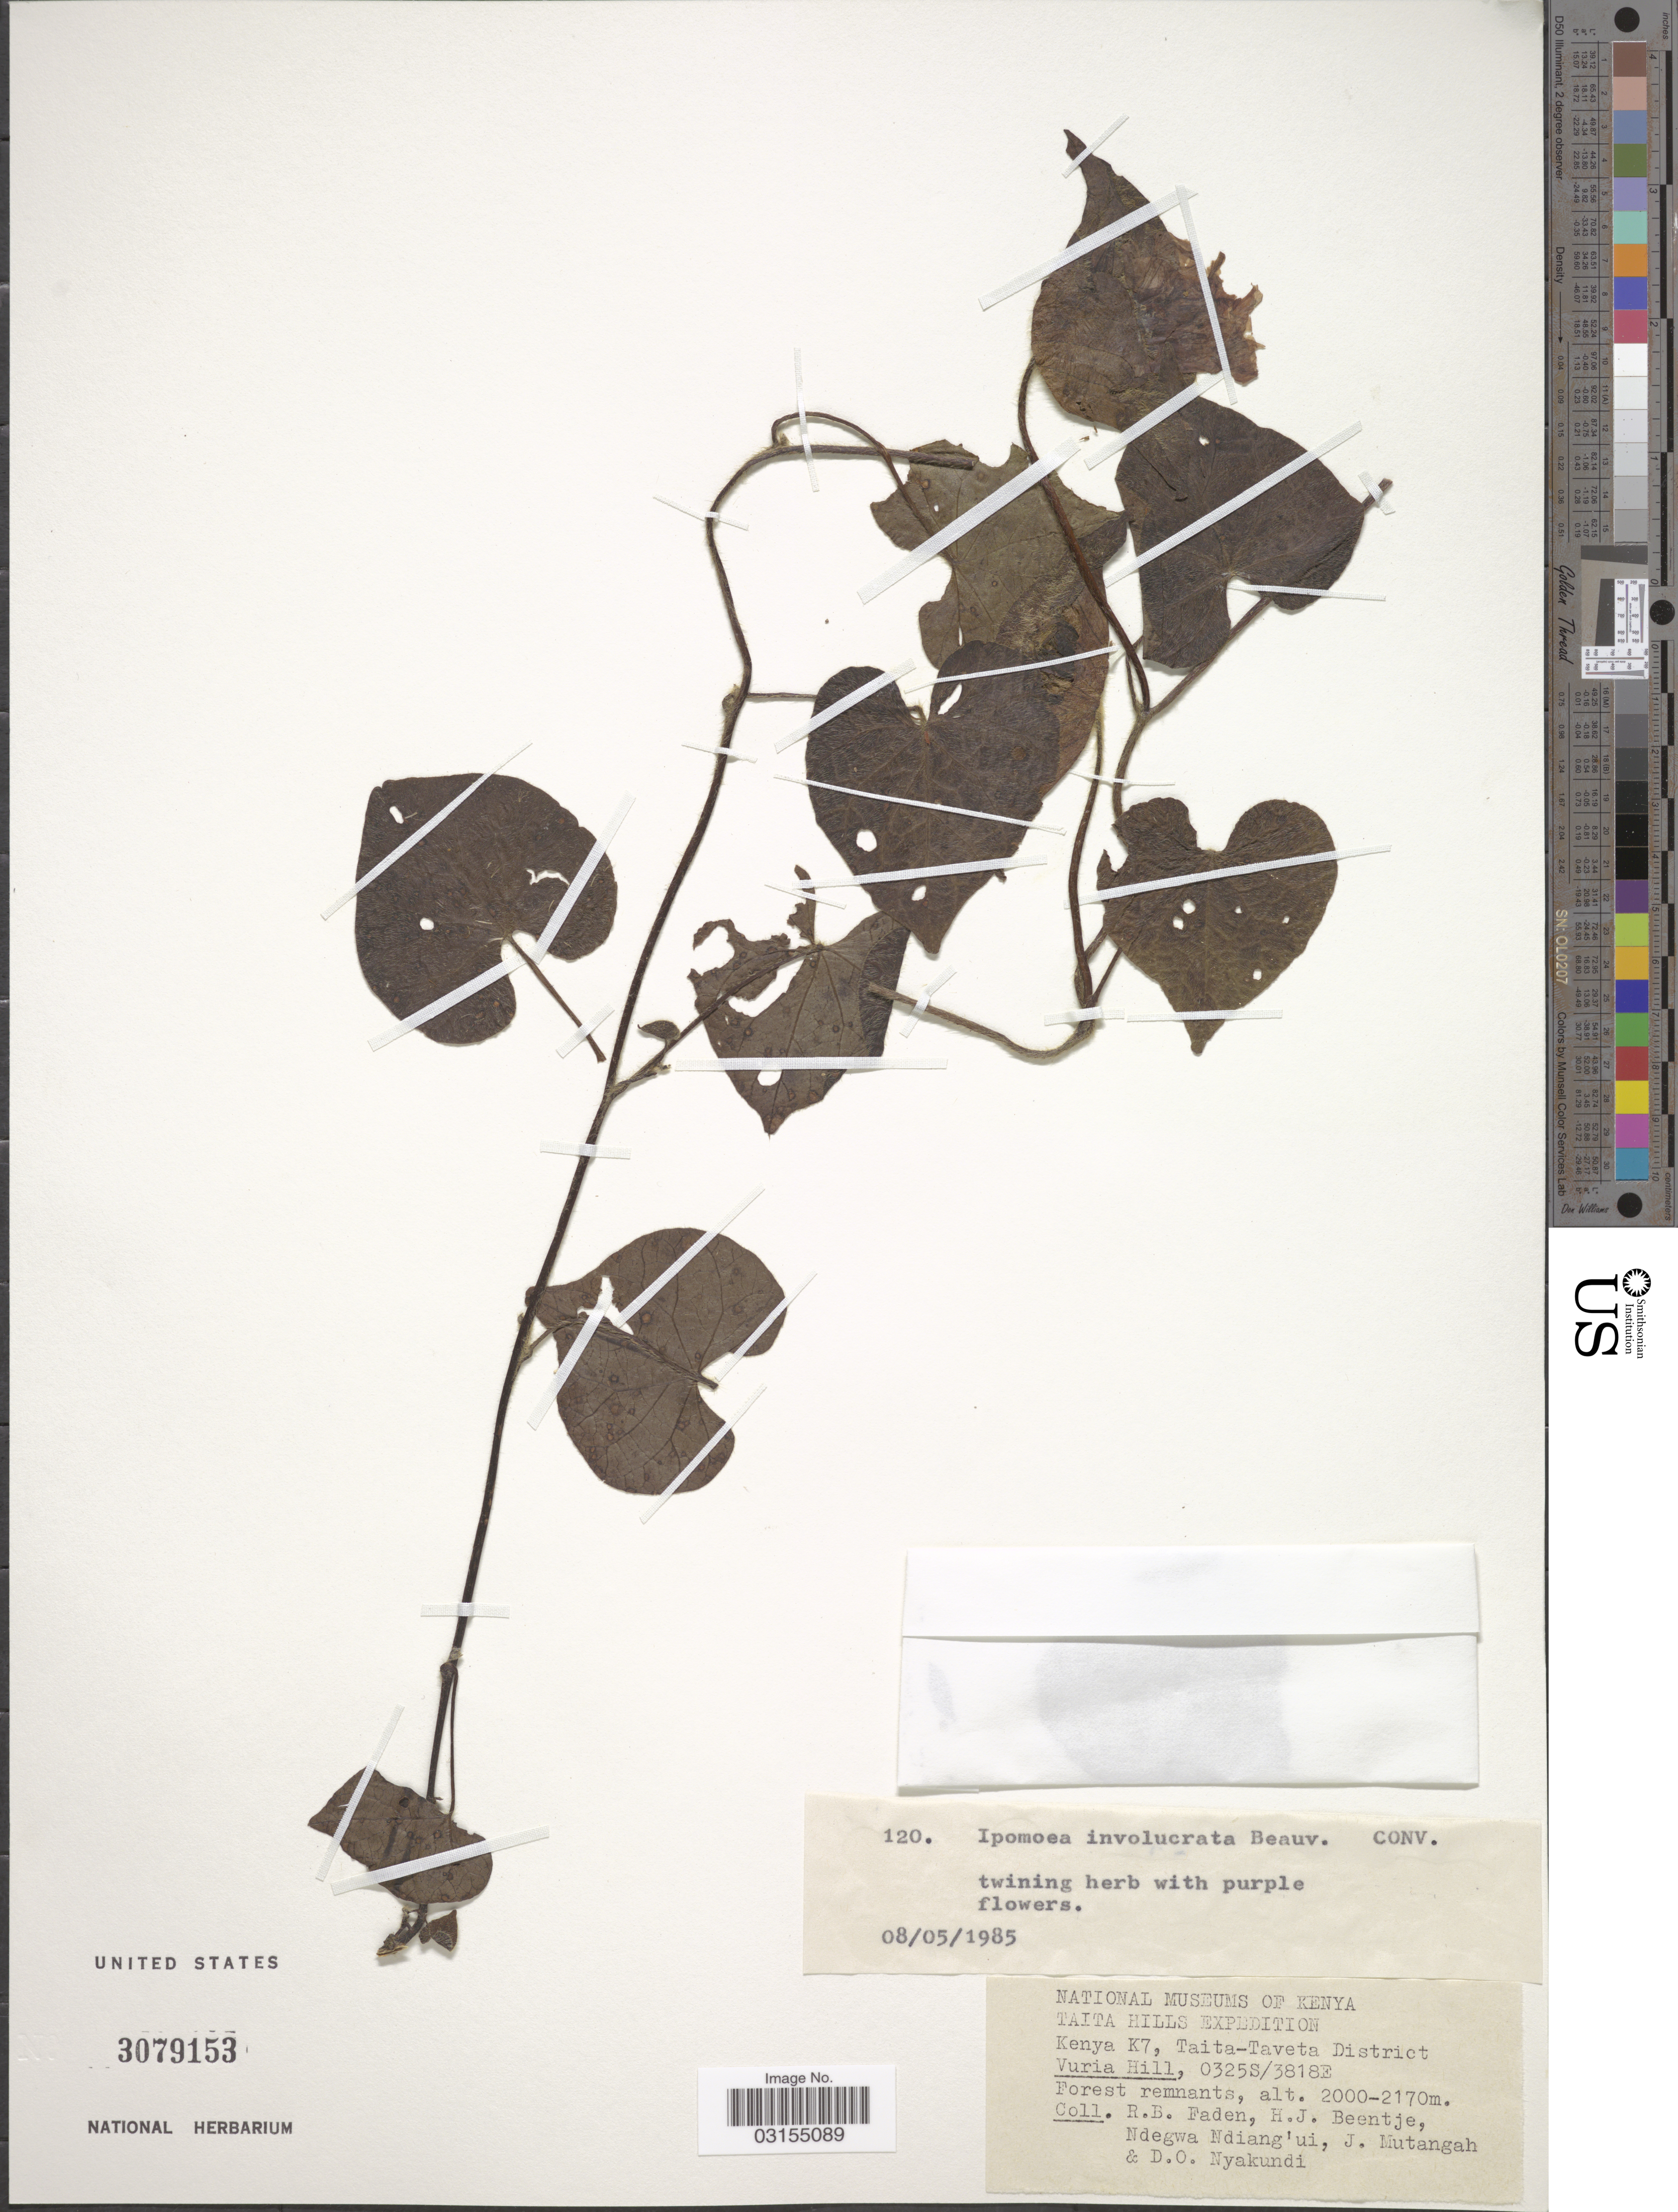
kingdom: Plantae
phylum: Tracheophyta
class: Magnoliopsida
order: Solanales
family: Convolvulaceae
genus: Ipomoea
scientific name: Ipomoea involucrata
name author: P. Beauv.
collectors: R. B. Faden, H. J. Beentje, Ndegwa Ndiang'ui, J. Mutangah & D. Nyakundi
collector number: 120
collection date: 1985-05-08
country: Kenya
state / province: Taita Taveta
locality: Taita Hills. Kenya K7, Taita-Taveta District, Vuria Hill.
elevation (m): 2000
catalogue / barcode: US 3079153